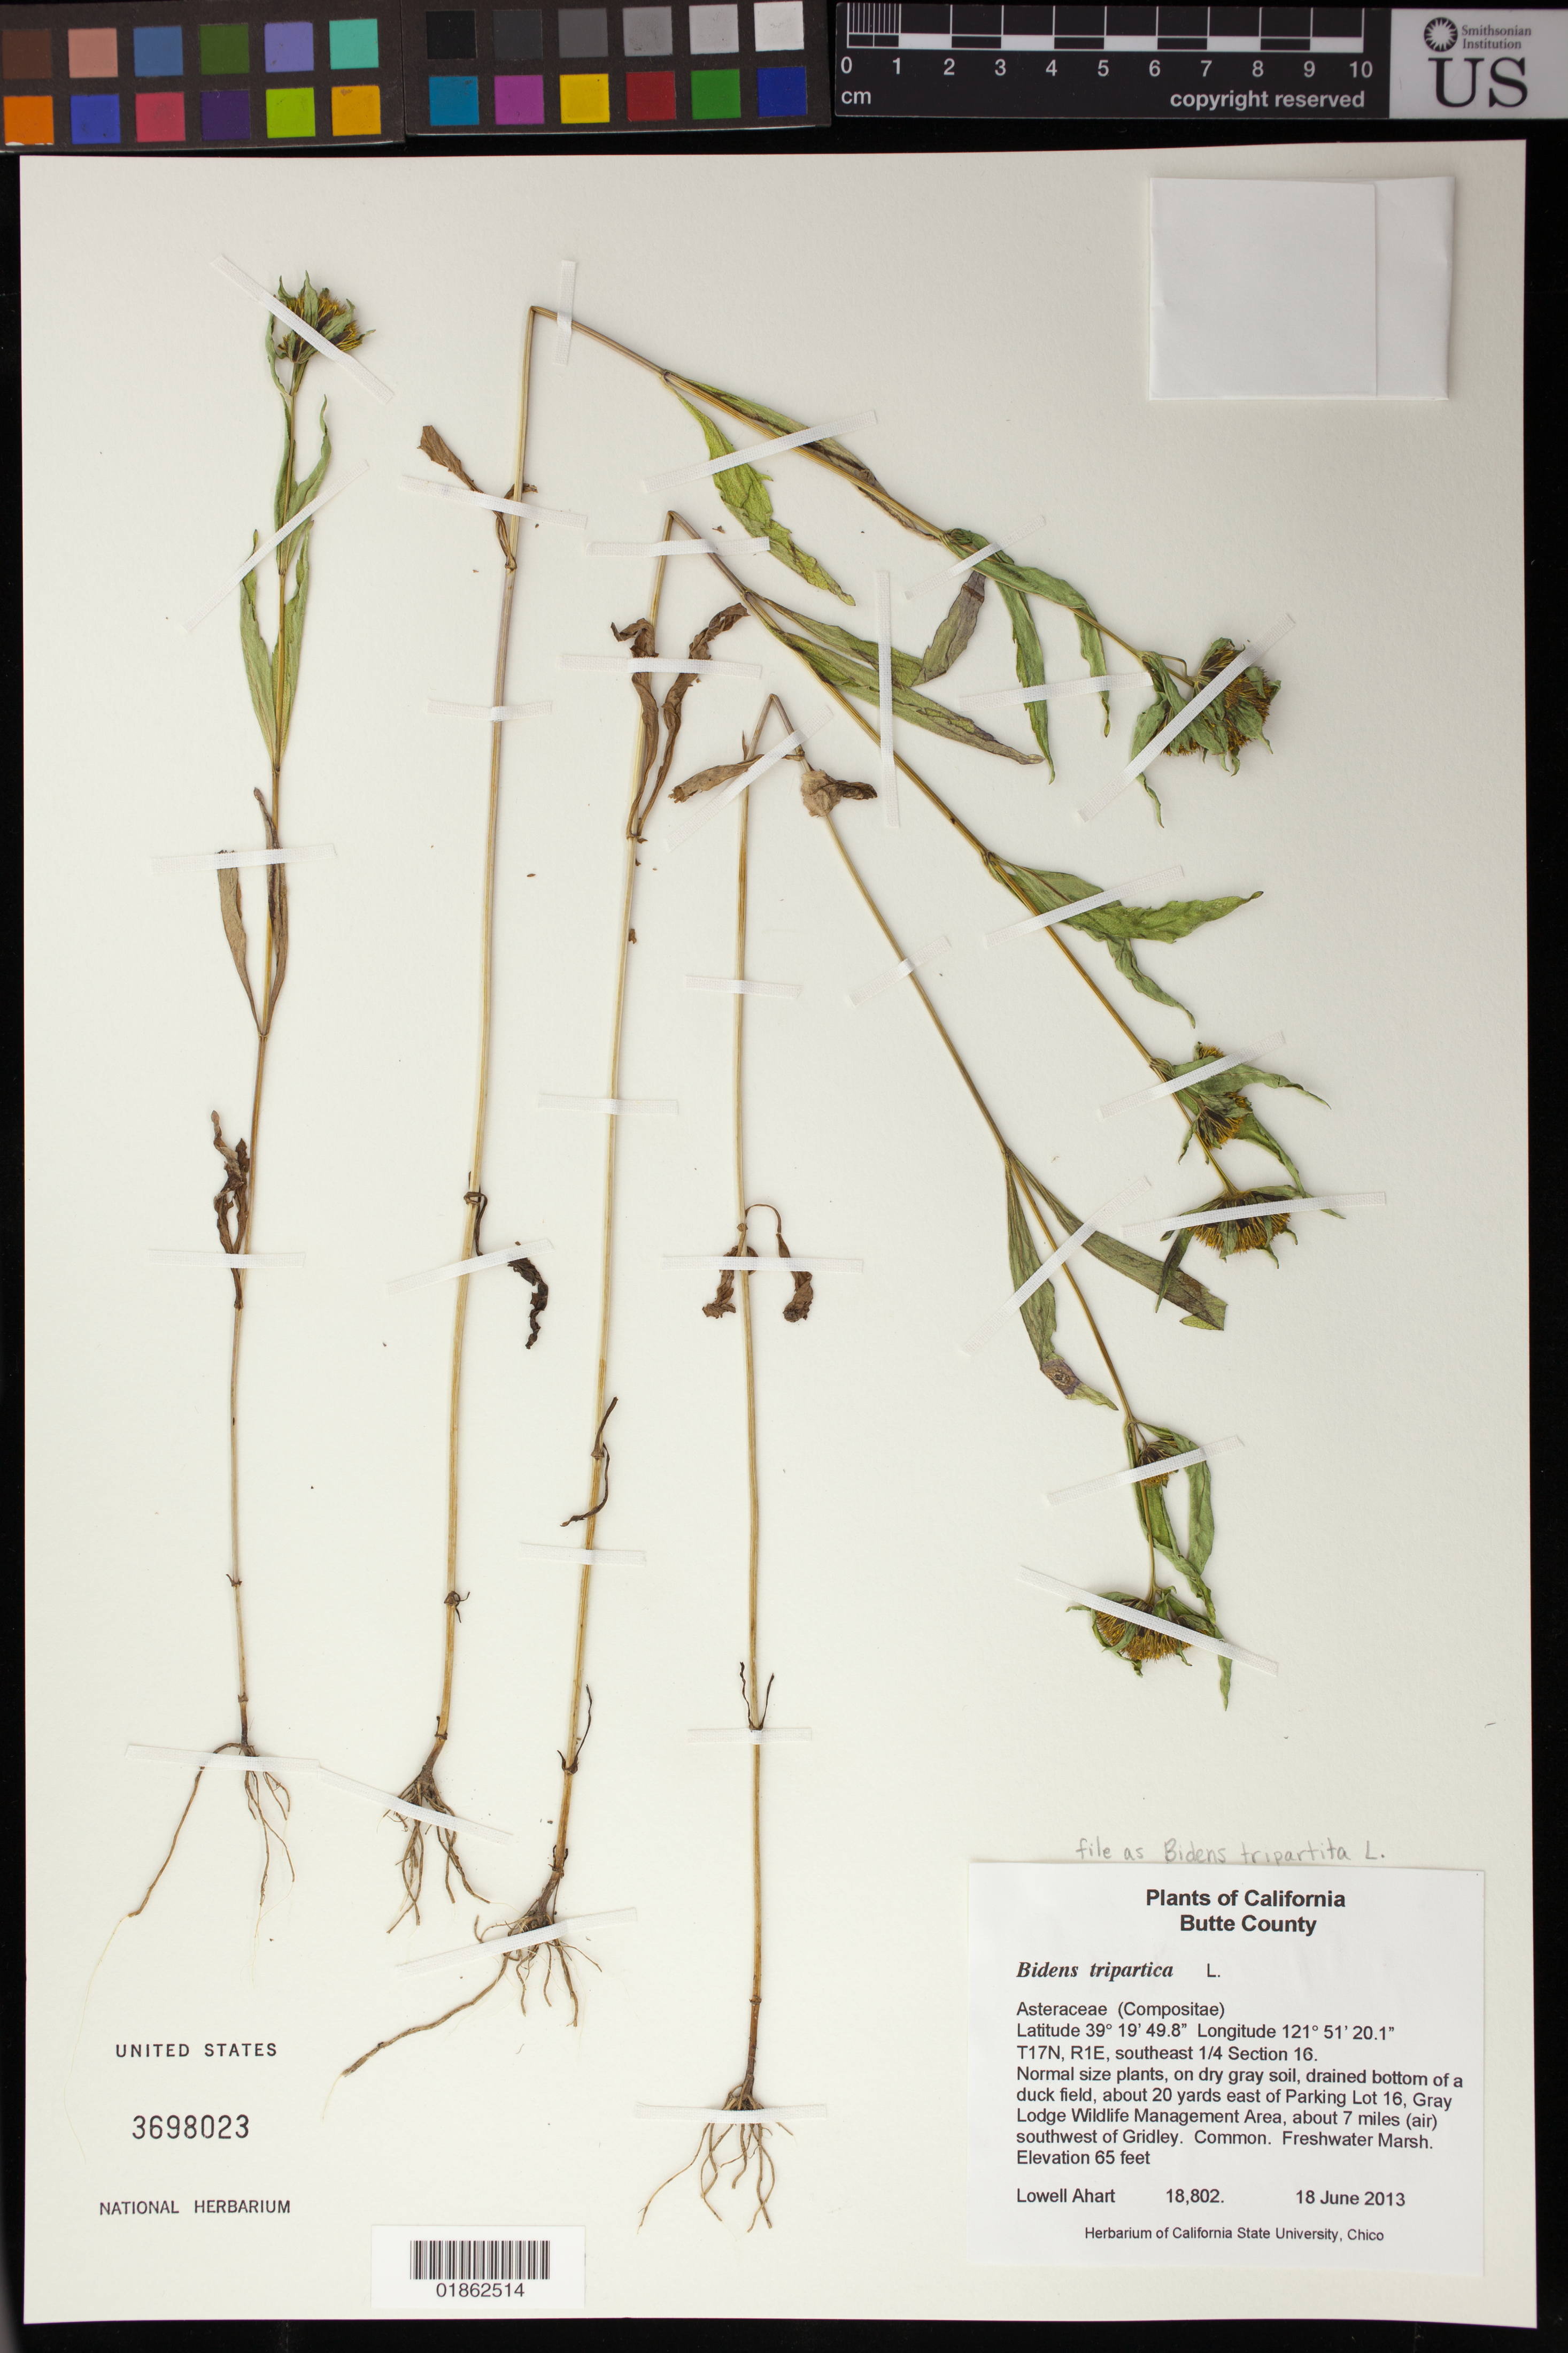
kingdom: Plantae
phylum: Tracheophyta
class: Magnoliopsida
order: Asterales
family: Asteraceae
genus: Bidens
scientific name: Bidens tripartita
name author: L.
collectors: L. Ahart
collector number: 18802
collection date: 2013-06-18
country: United States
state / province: California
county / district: Butte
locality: About 20 yards east of Parking Lot 16, Gray Lodge Wildlife Management Area, about 7 Miles (air) southwest of Gridley.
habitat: On dry gray soil, drained bottom of a duck field. Freshwater marsh.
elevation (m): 20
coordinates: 39 19 49.8 N, 121 51 20.1 W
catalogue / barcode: US 3698023